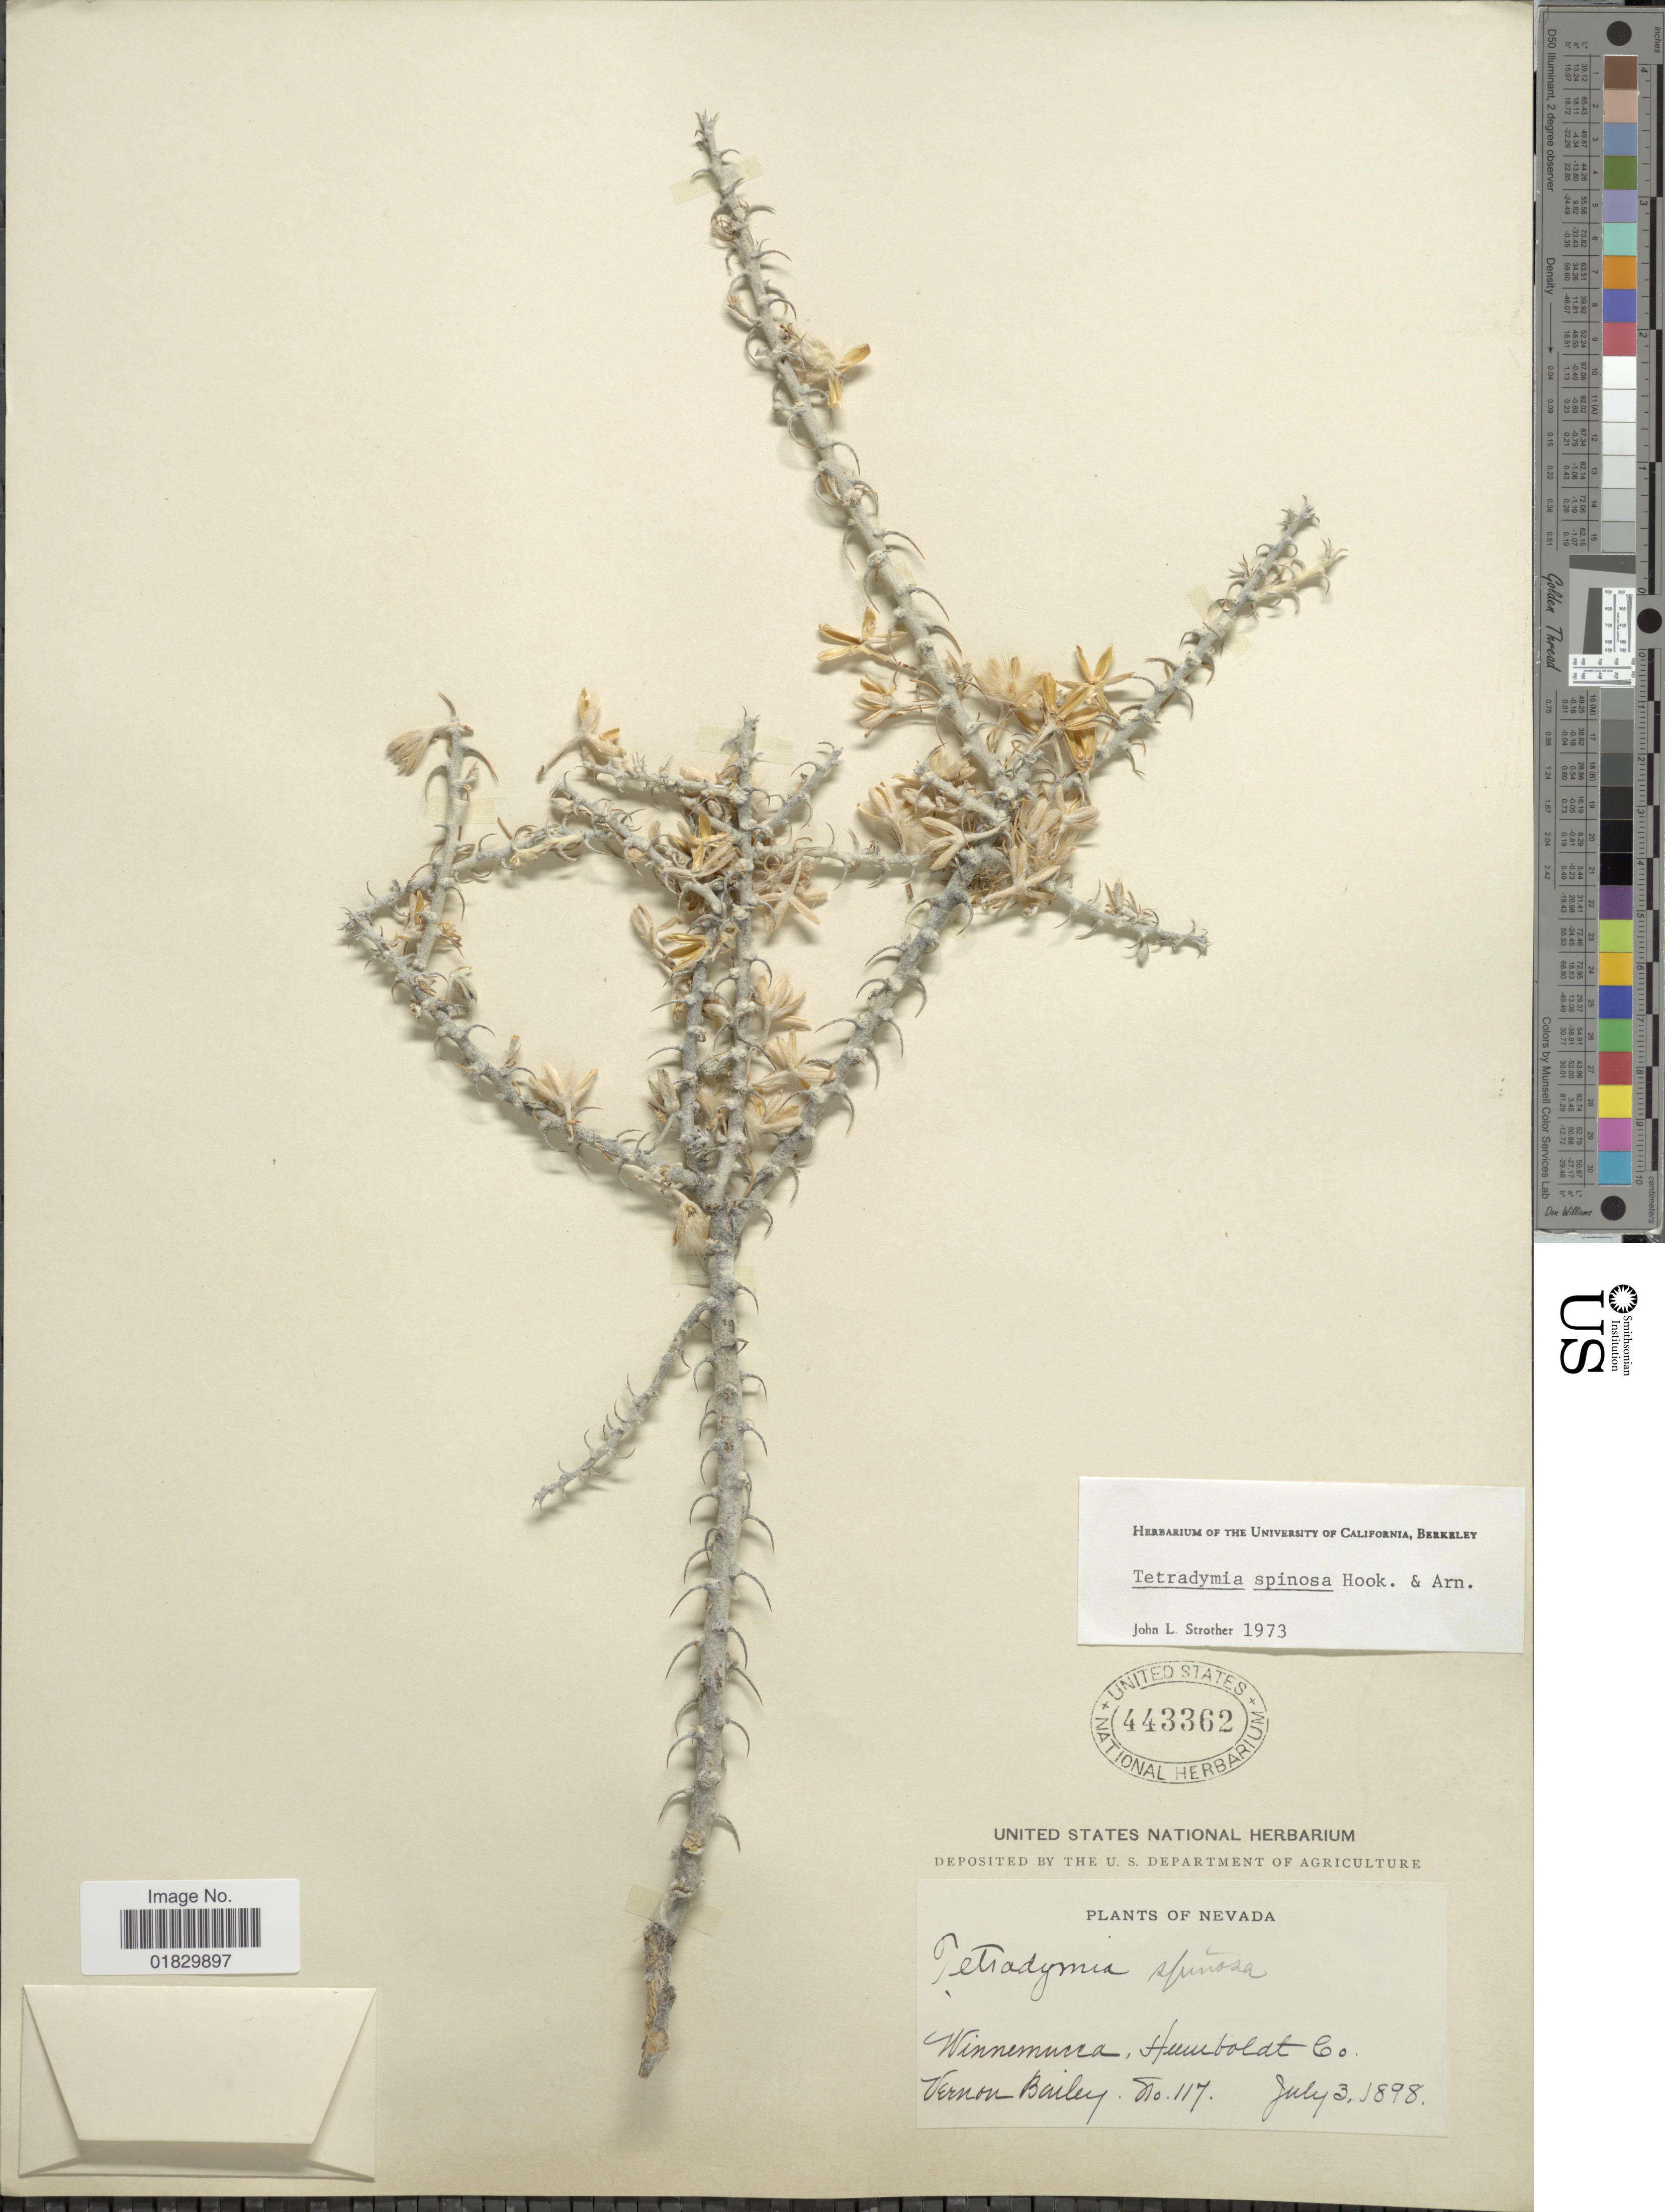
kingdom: Plantae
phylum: Tracheophyta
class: Magnoliopsida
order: Asterales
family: Asteraceae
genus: Tetradymia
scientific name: Tetradymia spinosa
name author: Hook. & Arn.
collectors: V. O. Bailey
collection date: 1898-07-03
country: United States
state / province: Nevada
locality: Winnemucca, Humboldt Co.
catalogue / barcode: US 443362